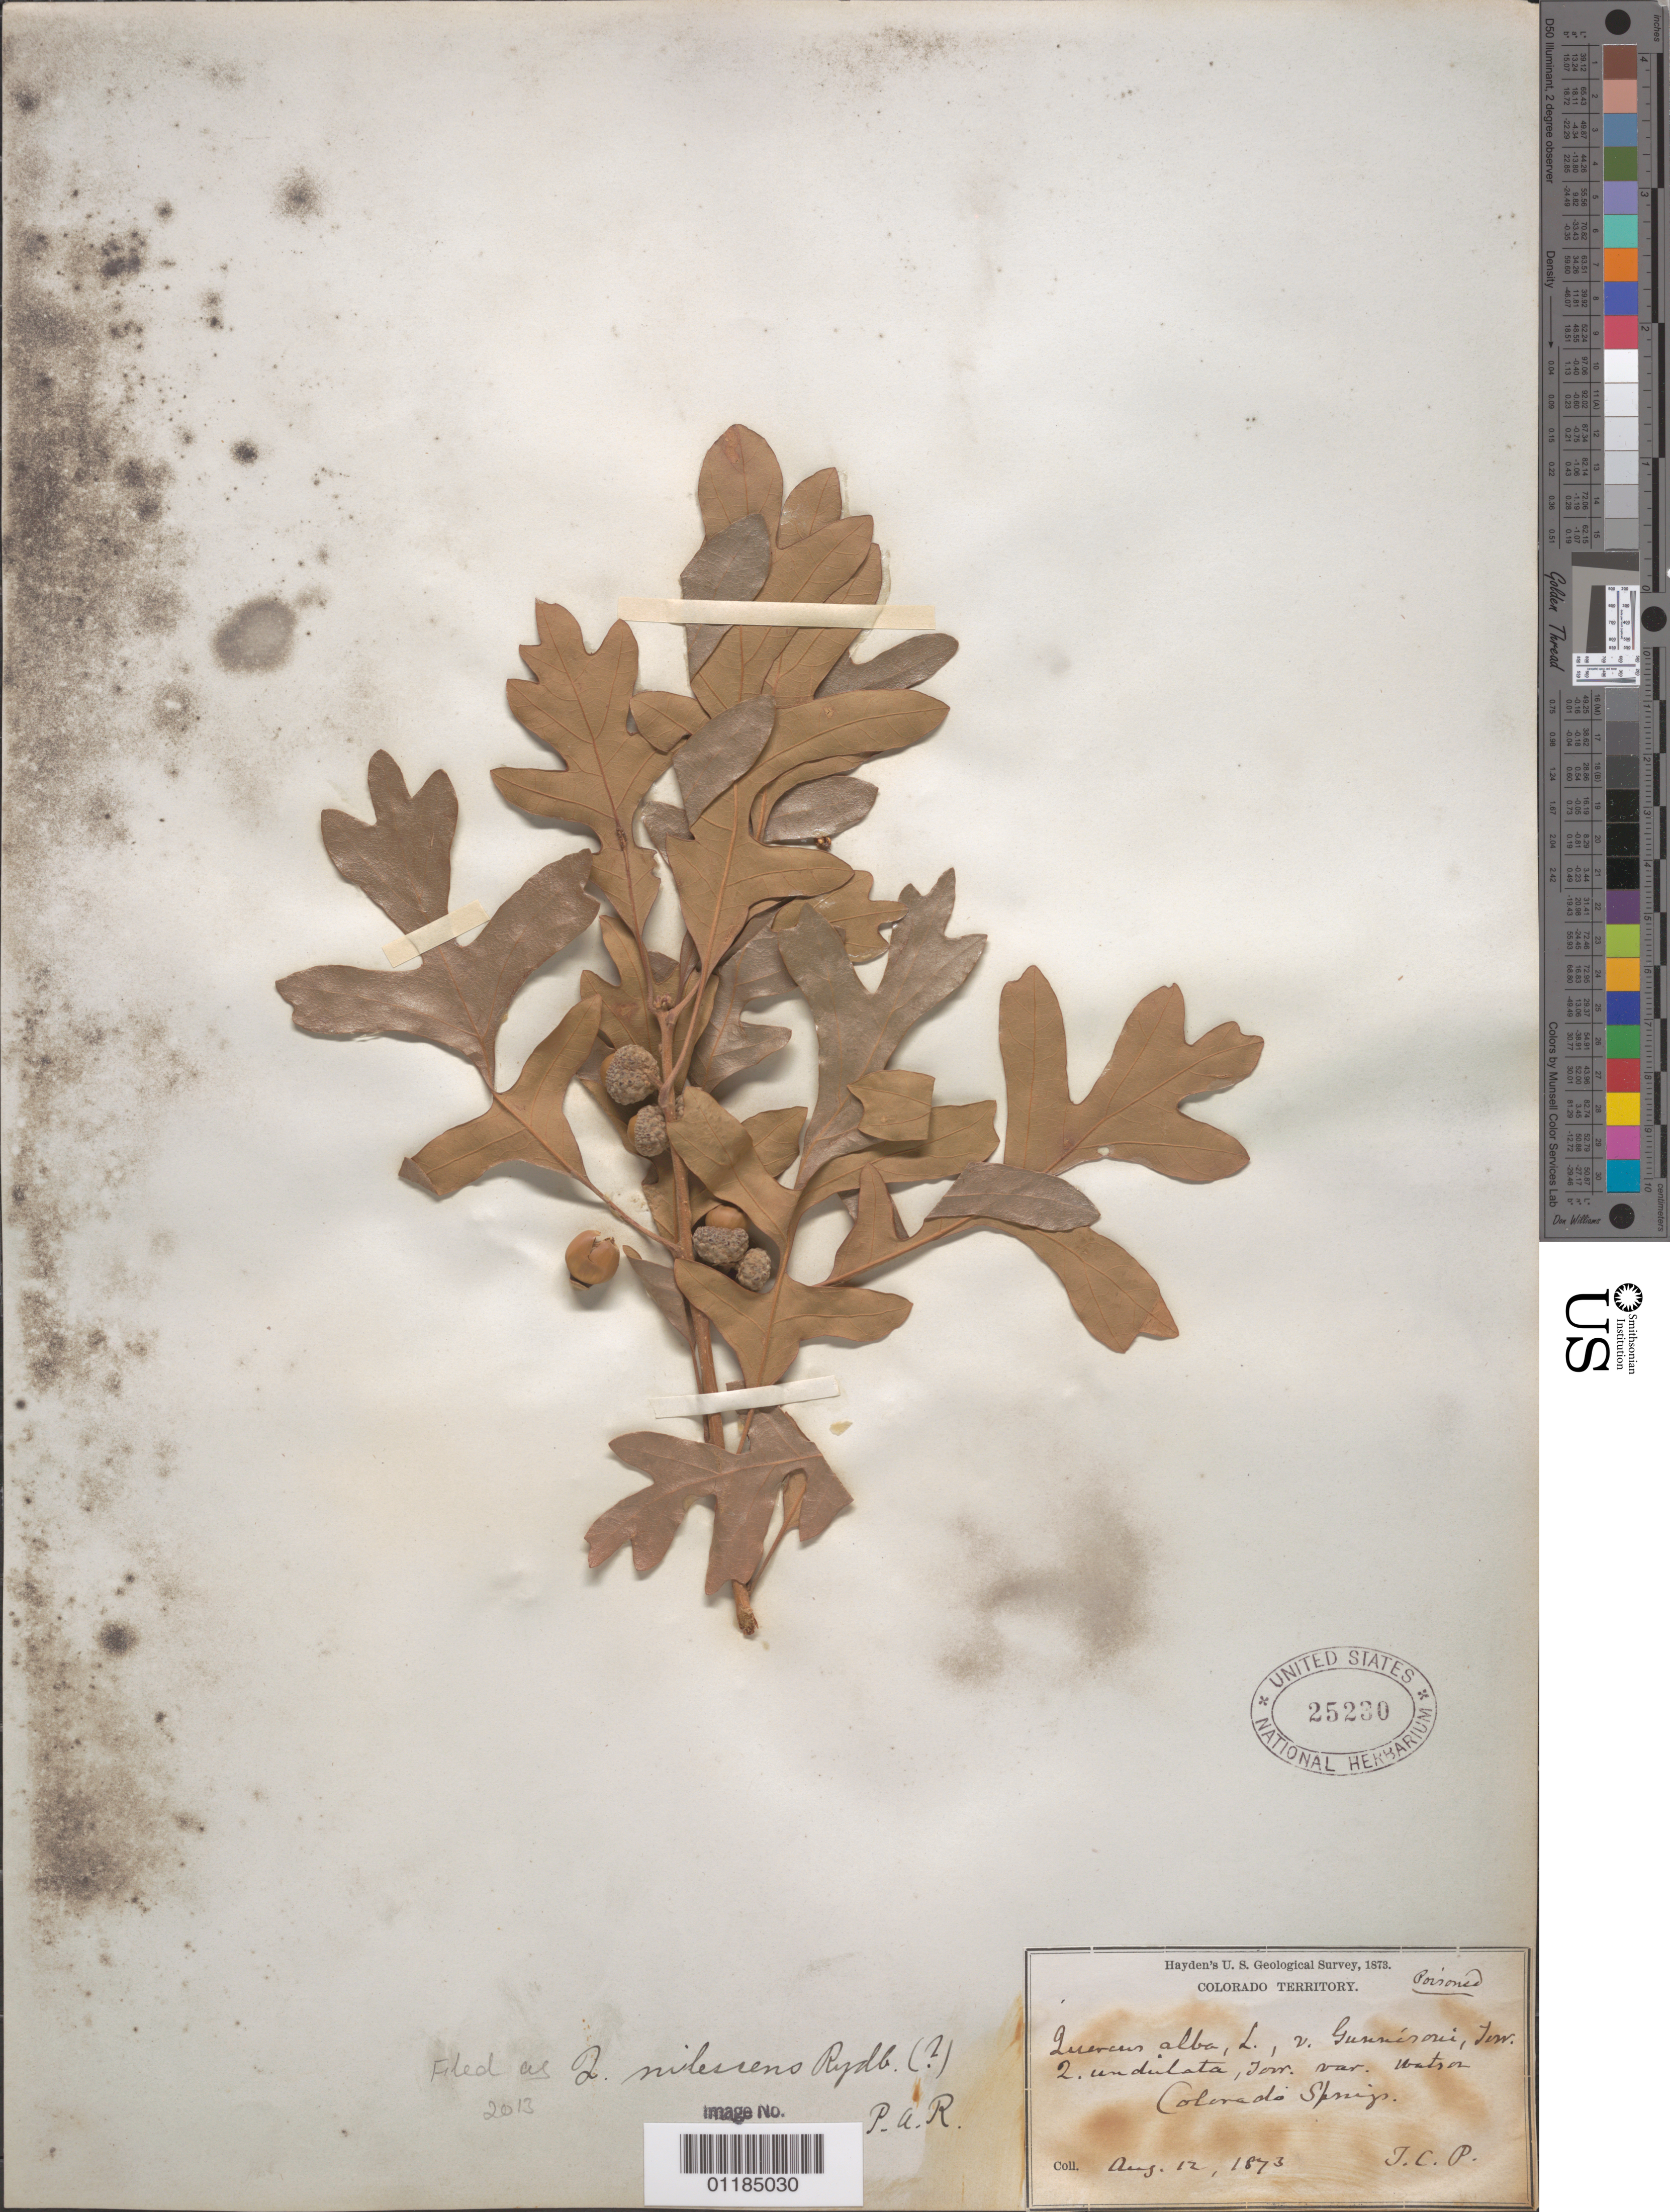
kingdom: Plantae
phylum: Tracheophyta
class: Magnoliopsida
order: Fagales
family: Fagaceae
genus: Quercus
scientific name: Quercus nitescens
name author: Rydb.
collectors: T. C. Porter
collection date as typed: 12 Aug 1873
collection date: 1873-08-12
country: United States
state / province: Colorado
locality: Colorado Springs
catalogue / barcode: US 25230